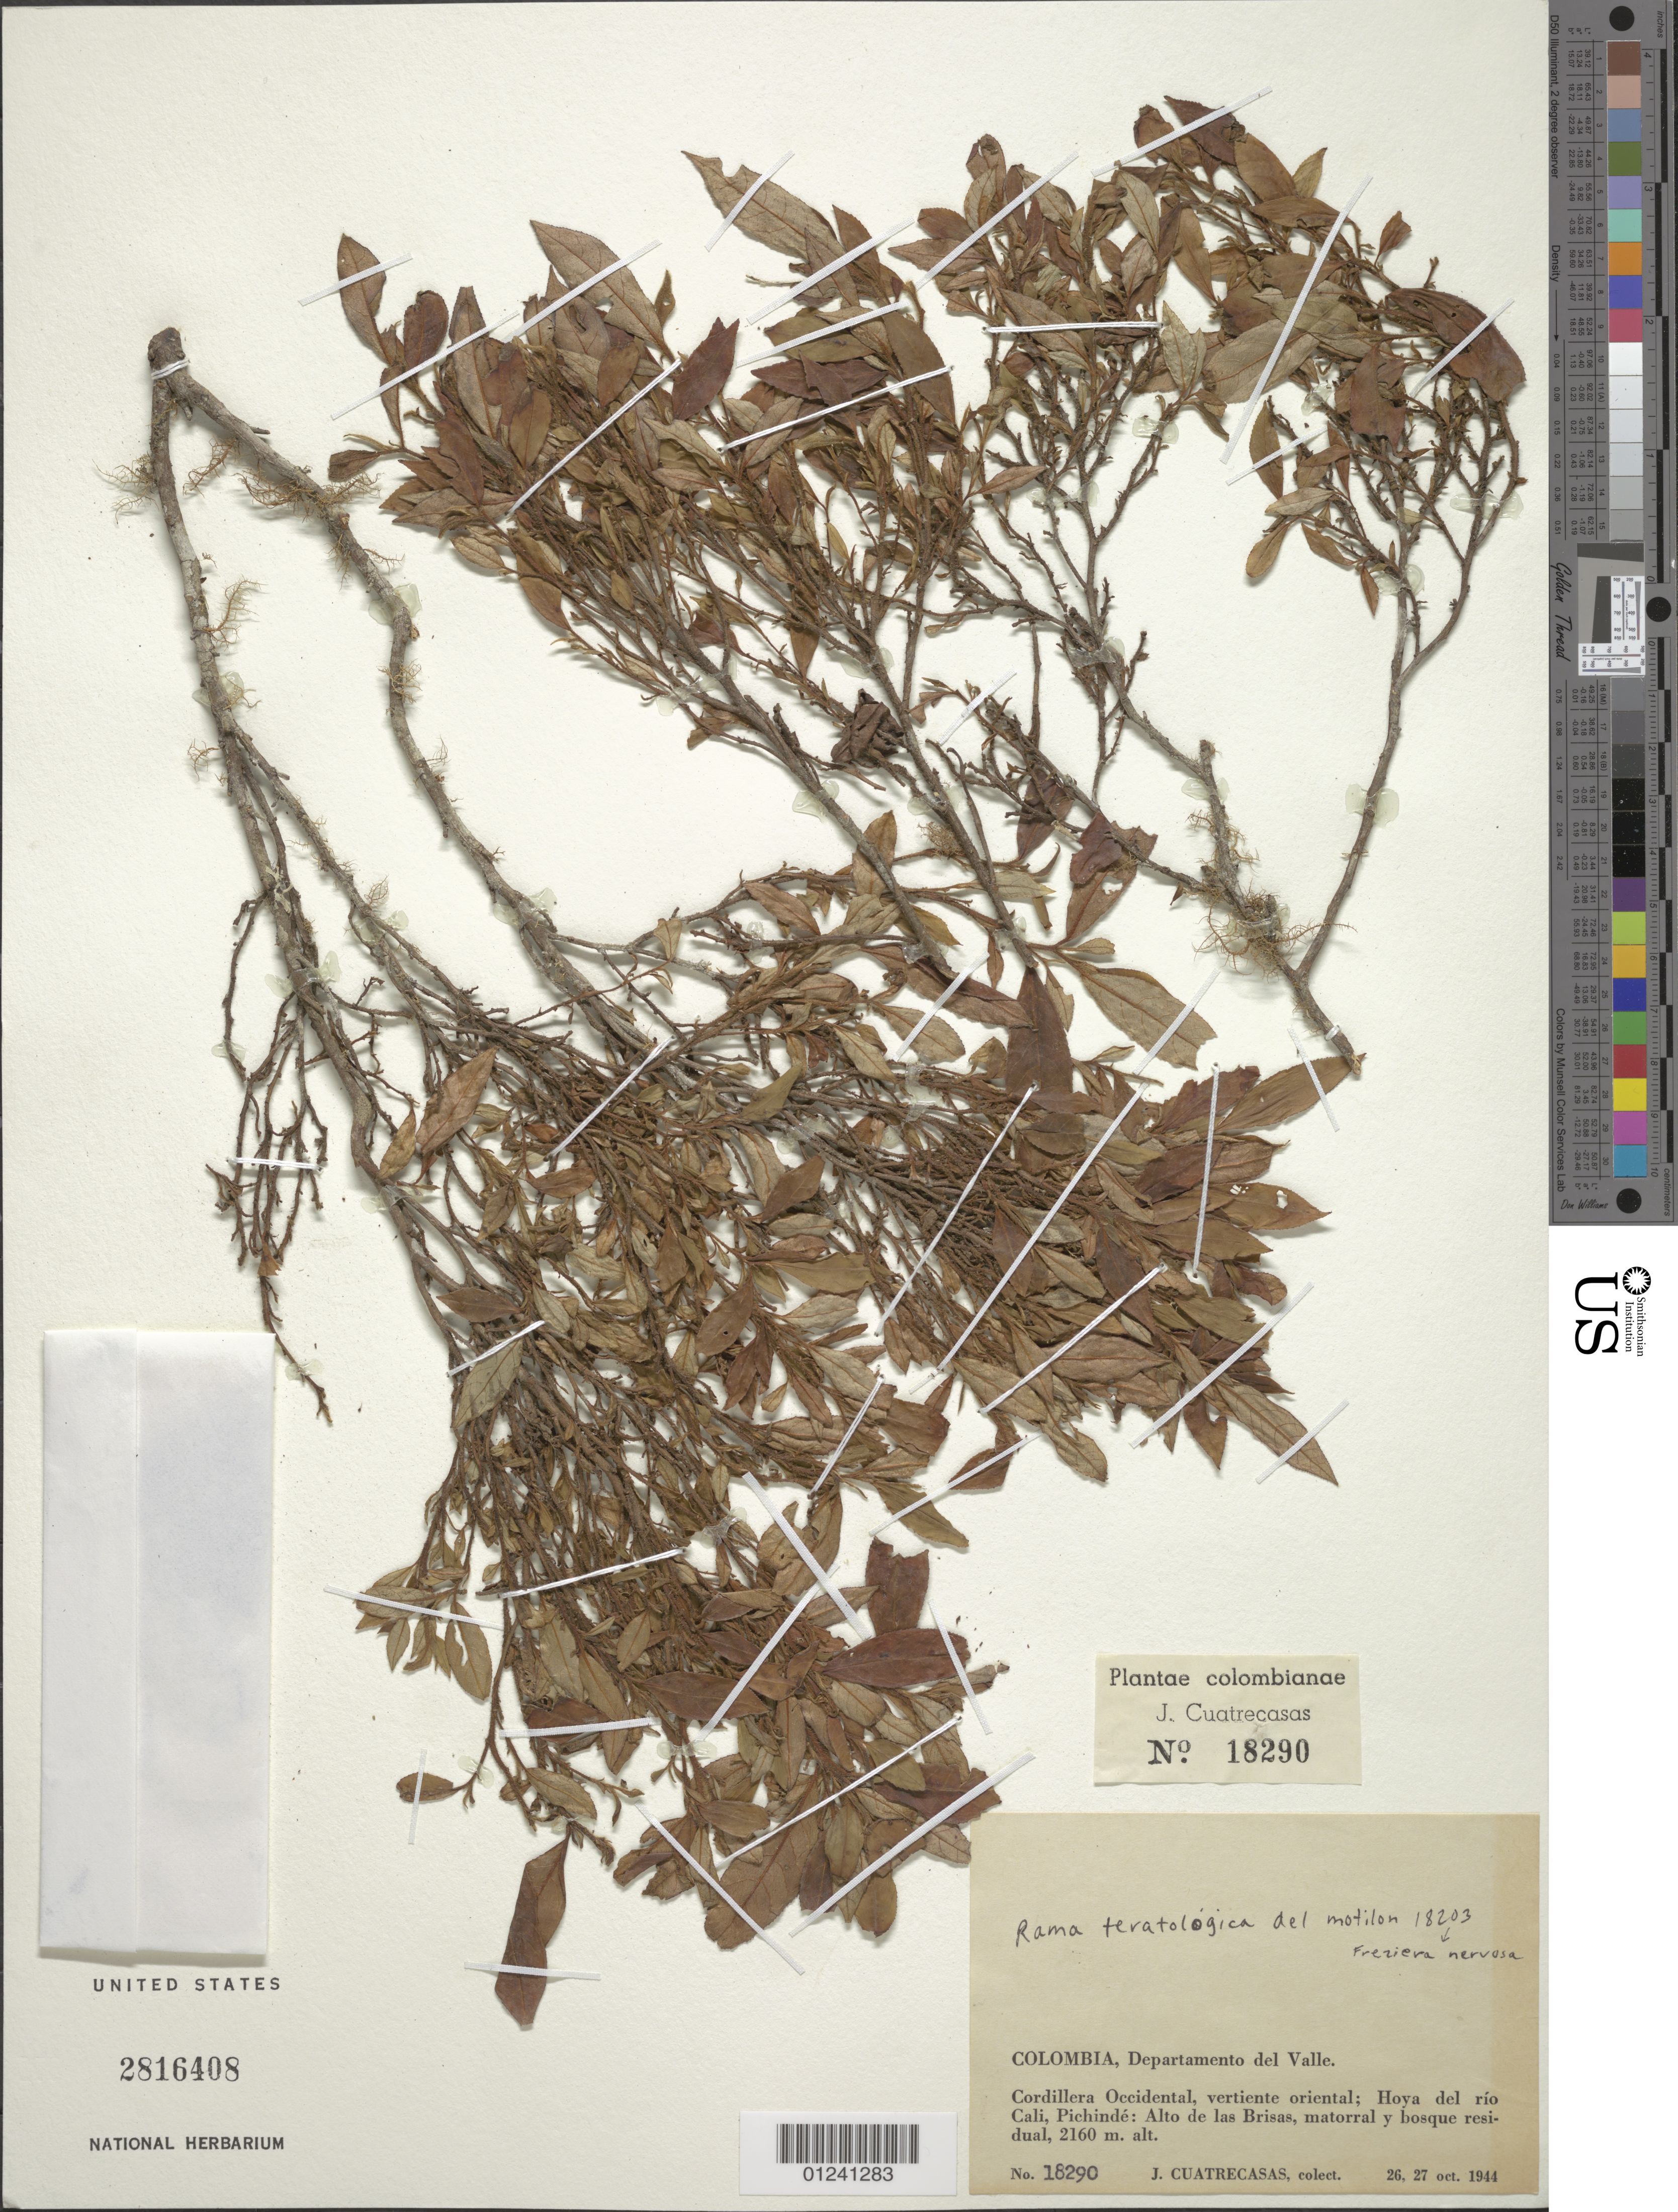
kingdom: Plantae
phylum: Tracheophyta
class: Magnoliopsida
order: Ericales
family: Pentaphylacaceae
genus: Freziera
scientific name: Freziera sp.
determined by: Ávila, F. A.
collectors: J. Cuatrecasas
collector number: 18290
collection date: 1944-10-26/1944-10-27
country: Colombia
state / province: Valle del Cauca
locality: Cordillera Occidental, vertiente oriental; Hoya del rio Cali, Pichinde: Alto de las Brisas, matorral y bosque residual.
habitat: matorral y bosque residual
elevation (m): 2160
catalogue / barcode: US 2816408